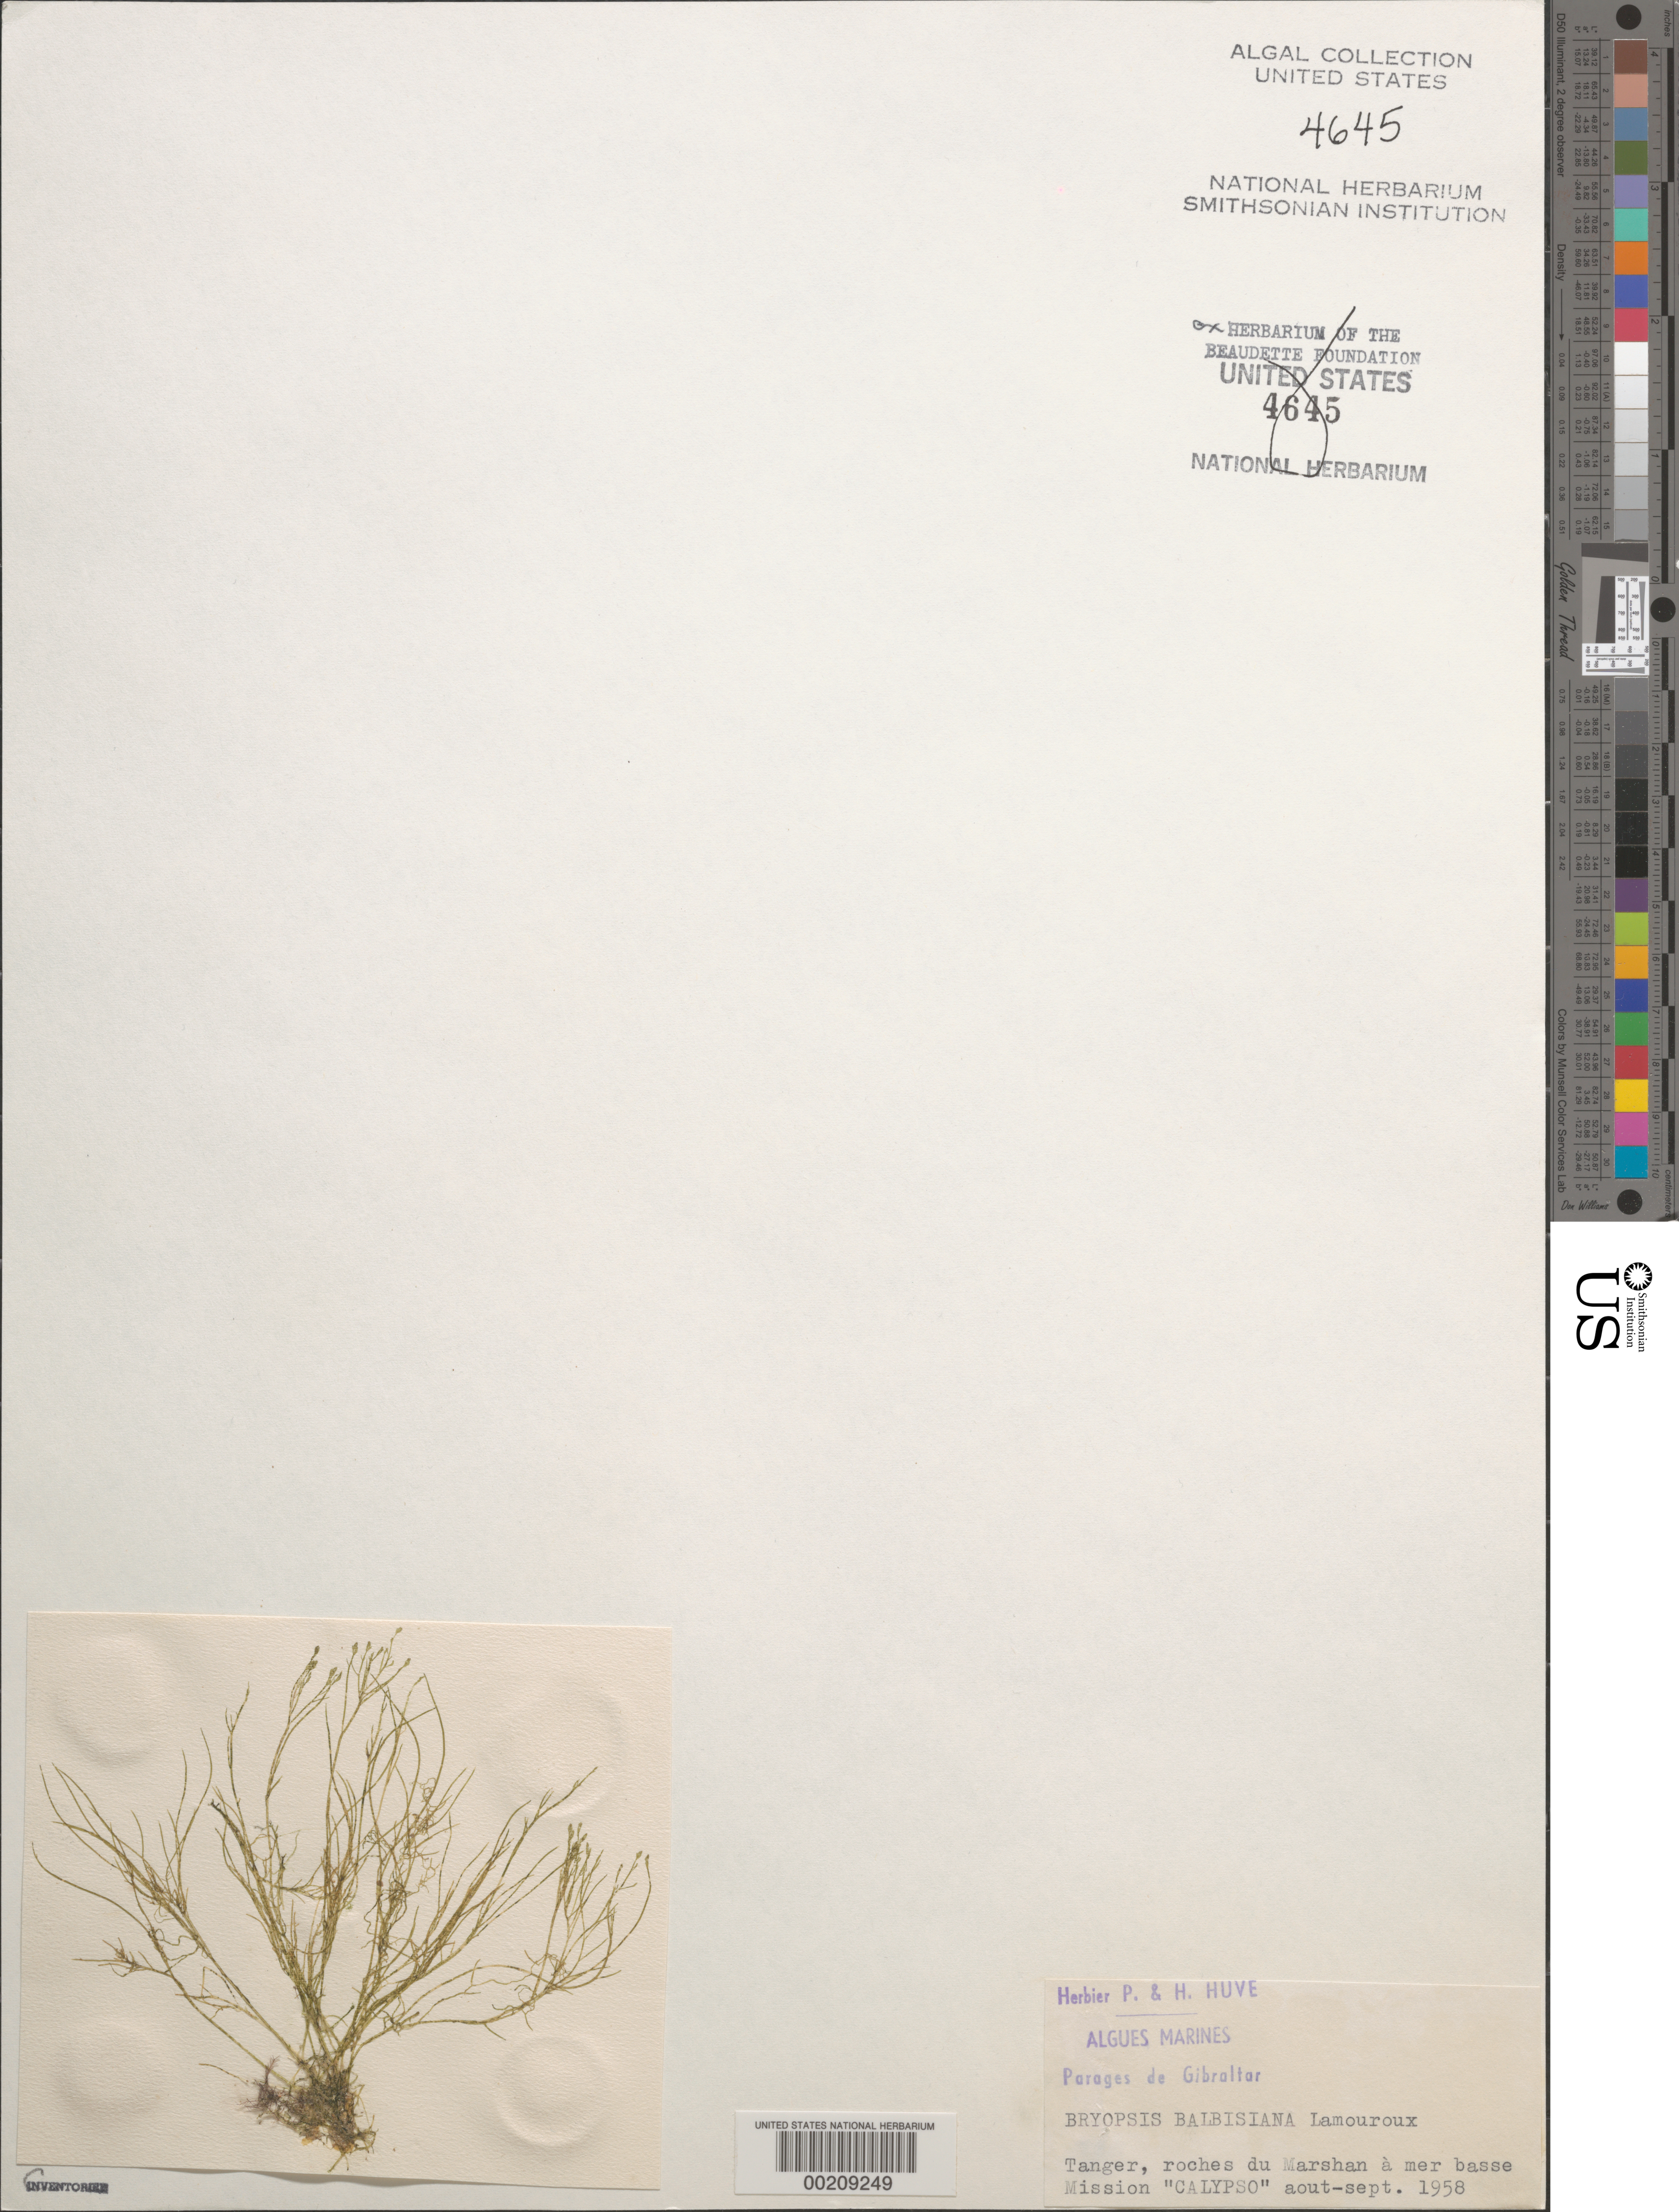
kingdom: Plantae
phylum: Chlorophyta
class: Ulvophyceae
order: Bryopsidales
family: Bryopsidaceae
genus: Bryopsis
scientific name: Bryopsis balbisiana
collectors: P. Huve & H. Huve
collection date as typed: Aug 1958 TO -- Sep 1958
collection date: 1958-08/1958-09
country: Morocco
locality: Tangier (Tanger), Marshan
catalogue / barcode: US 4645